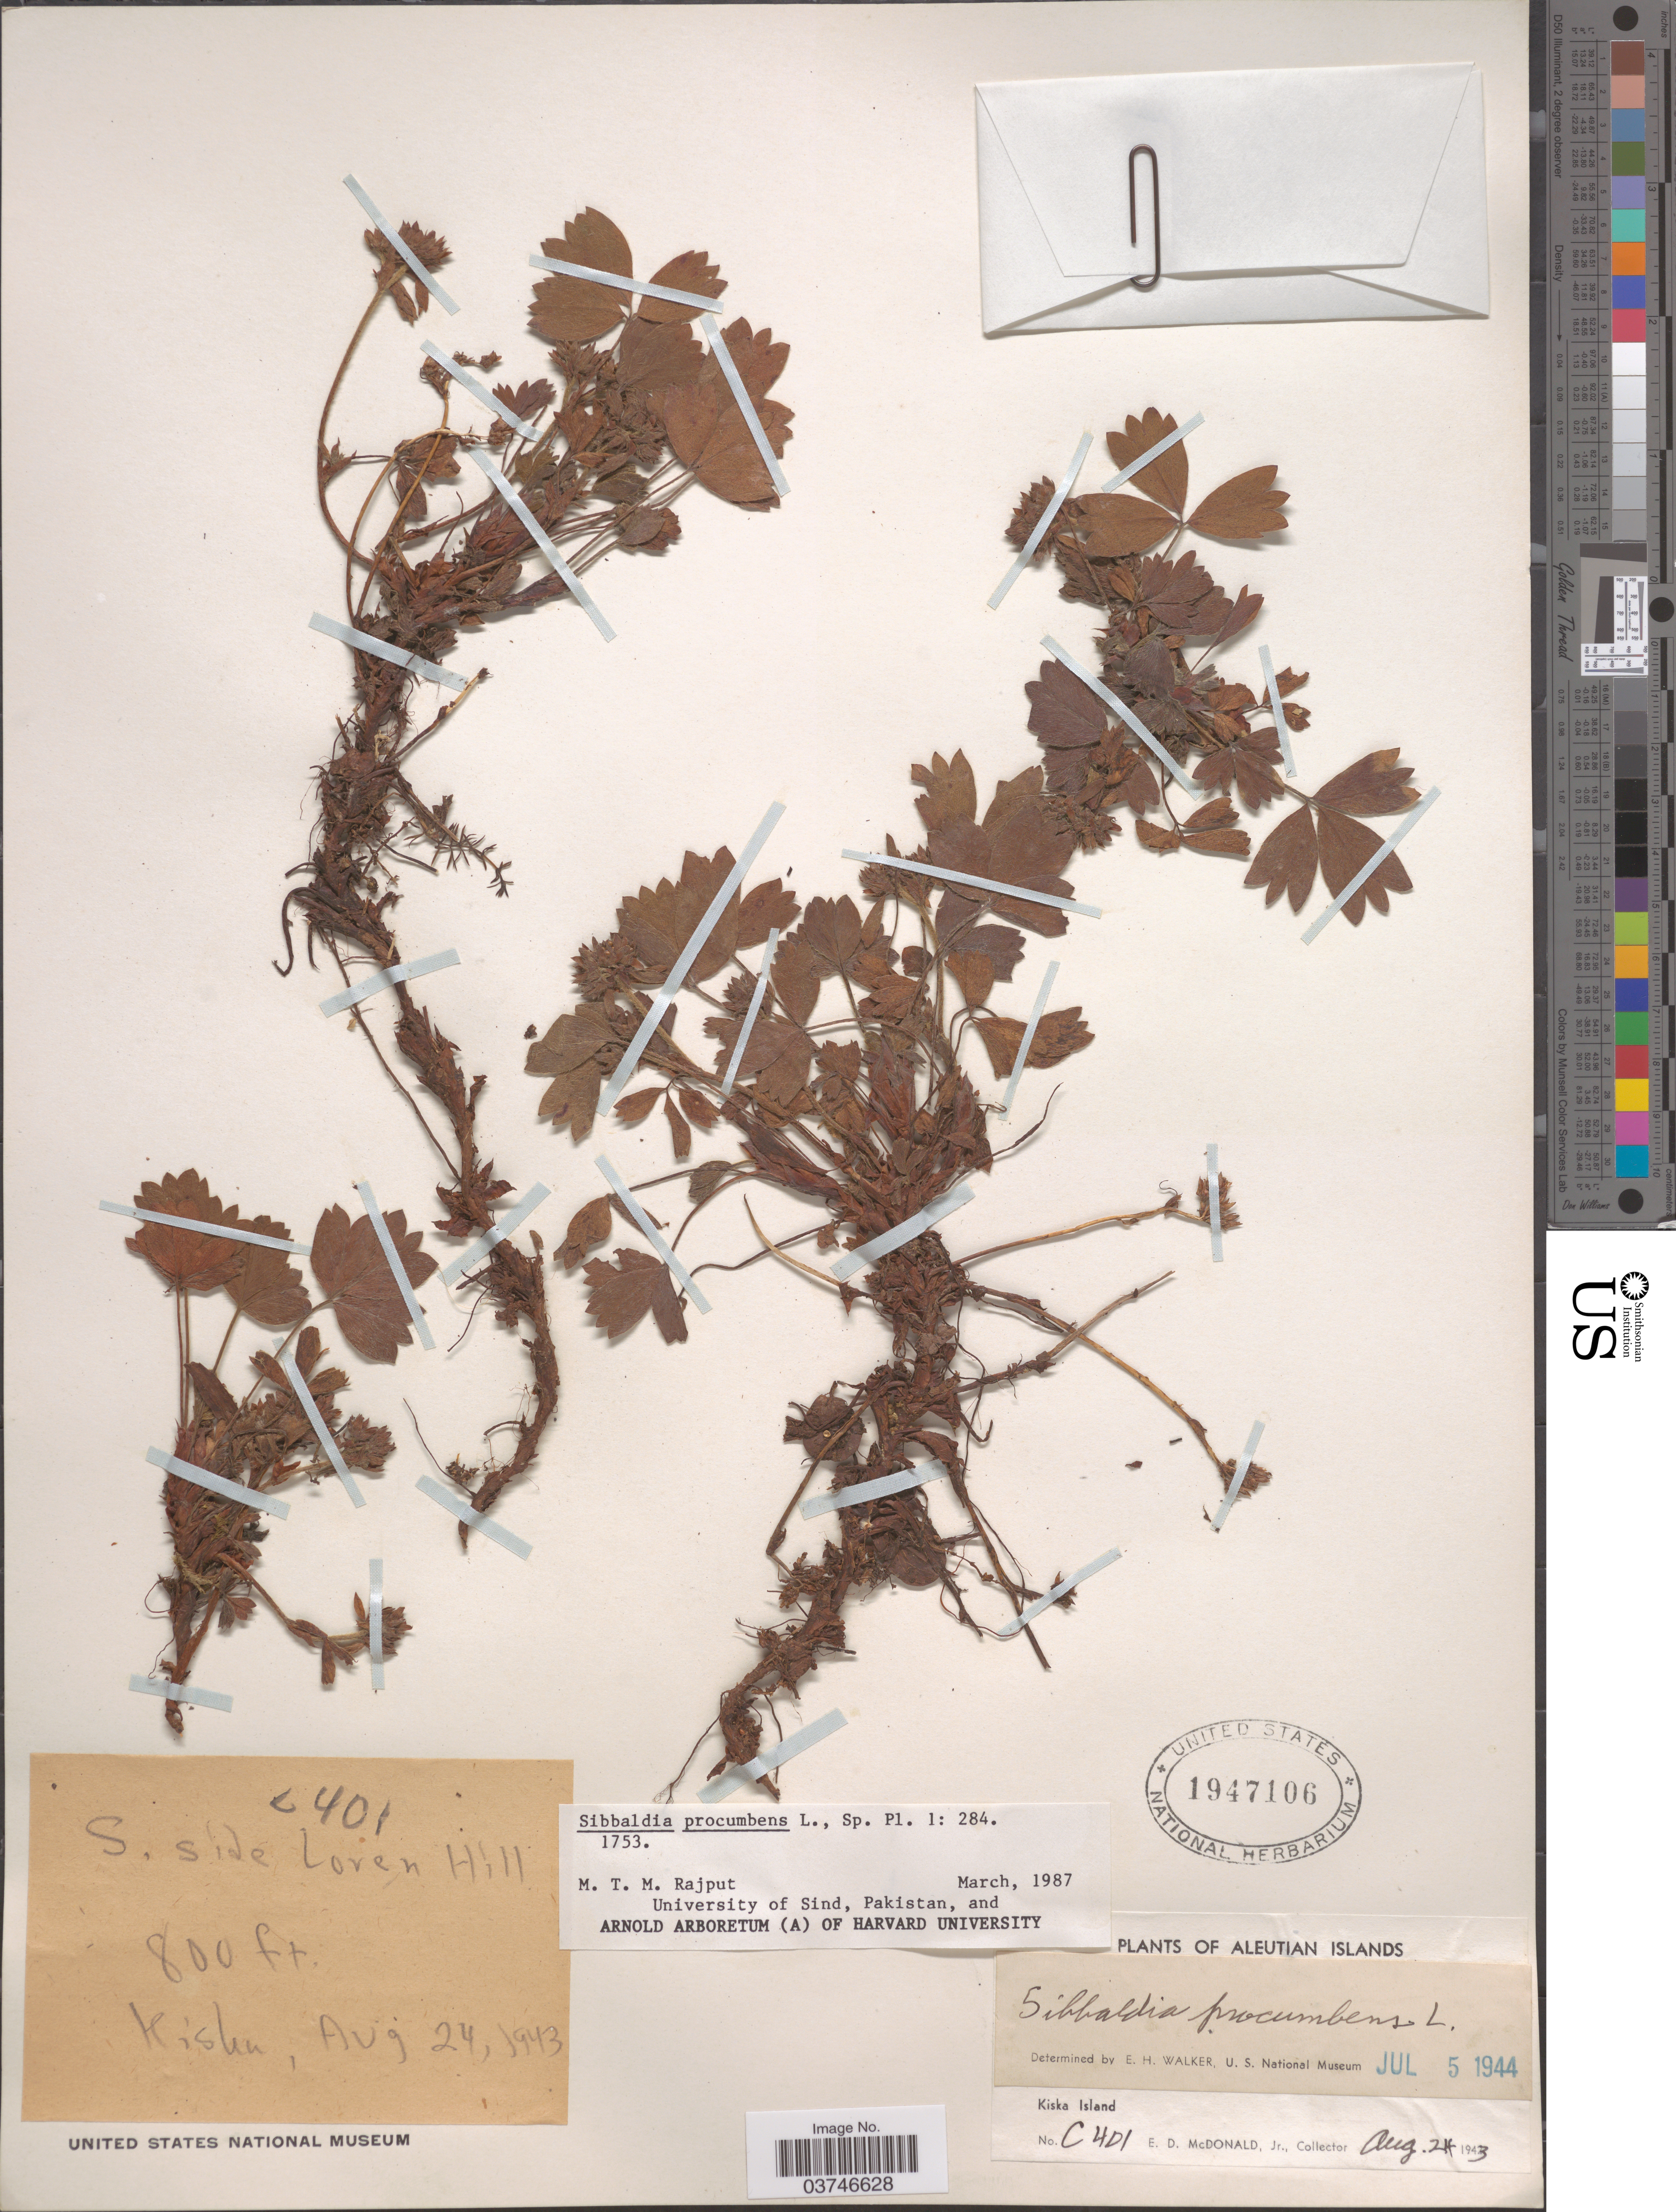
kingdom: Plantae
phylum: Tracheophyta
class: Magnoliopsida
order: Rosales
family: Rosaceae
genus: Sibbaldia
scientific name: Sibbaldia procumbens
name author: L.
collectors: E. D. McDonald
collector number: C401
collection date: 1943-08-24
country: United States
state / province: Alaska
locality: Aleutian Islands. Kiska Island.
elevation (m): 244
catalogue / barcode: US 1947106